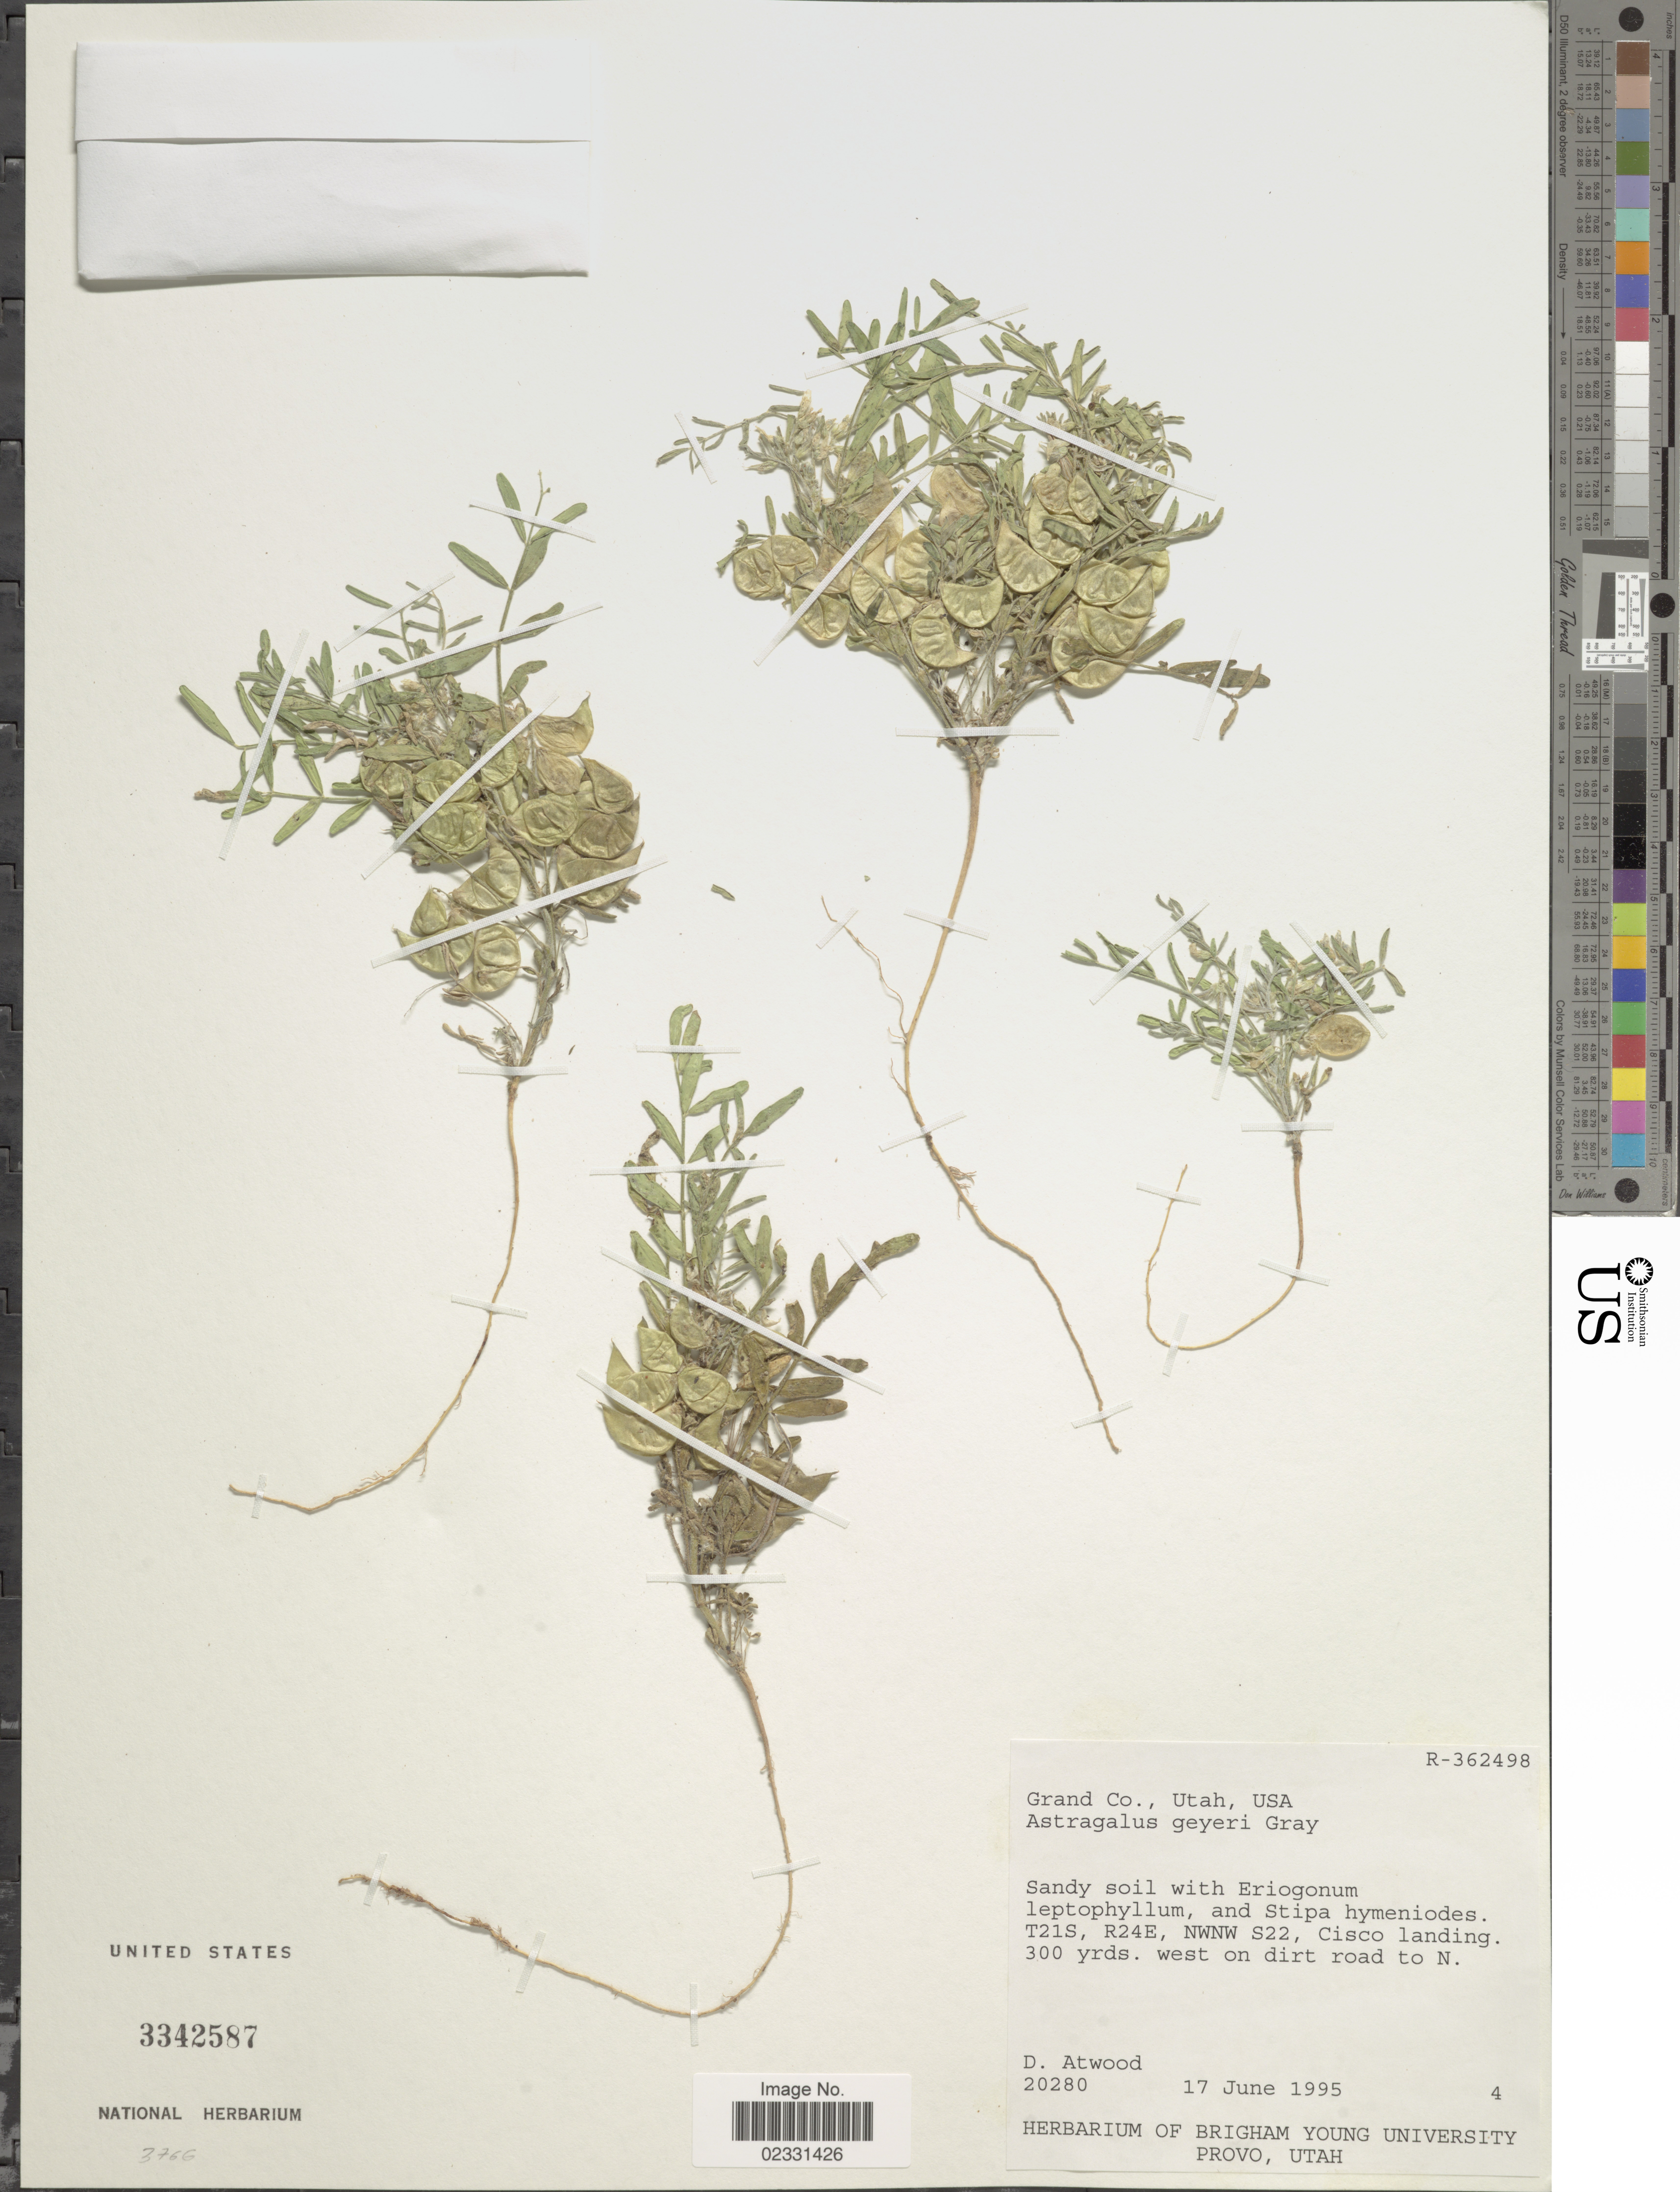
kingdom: Plantae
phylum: Tracheophyta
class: Magnoliopsida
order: Fabales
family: Fabaceae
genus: Astragalus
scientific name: Astragalus geyeri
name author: A. Gray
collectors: D. Atwood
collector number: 20280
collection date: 1995-06-17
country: United States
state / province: Utah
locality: Grand Co., T21S, R24E, NWNW S22, Cisco landing 300 yrds. west on dirt road to N.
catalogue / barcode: US 3342587